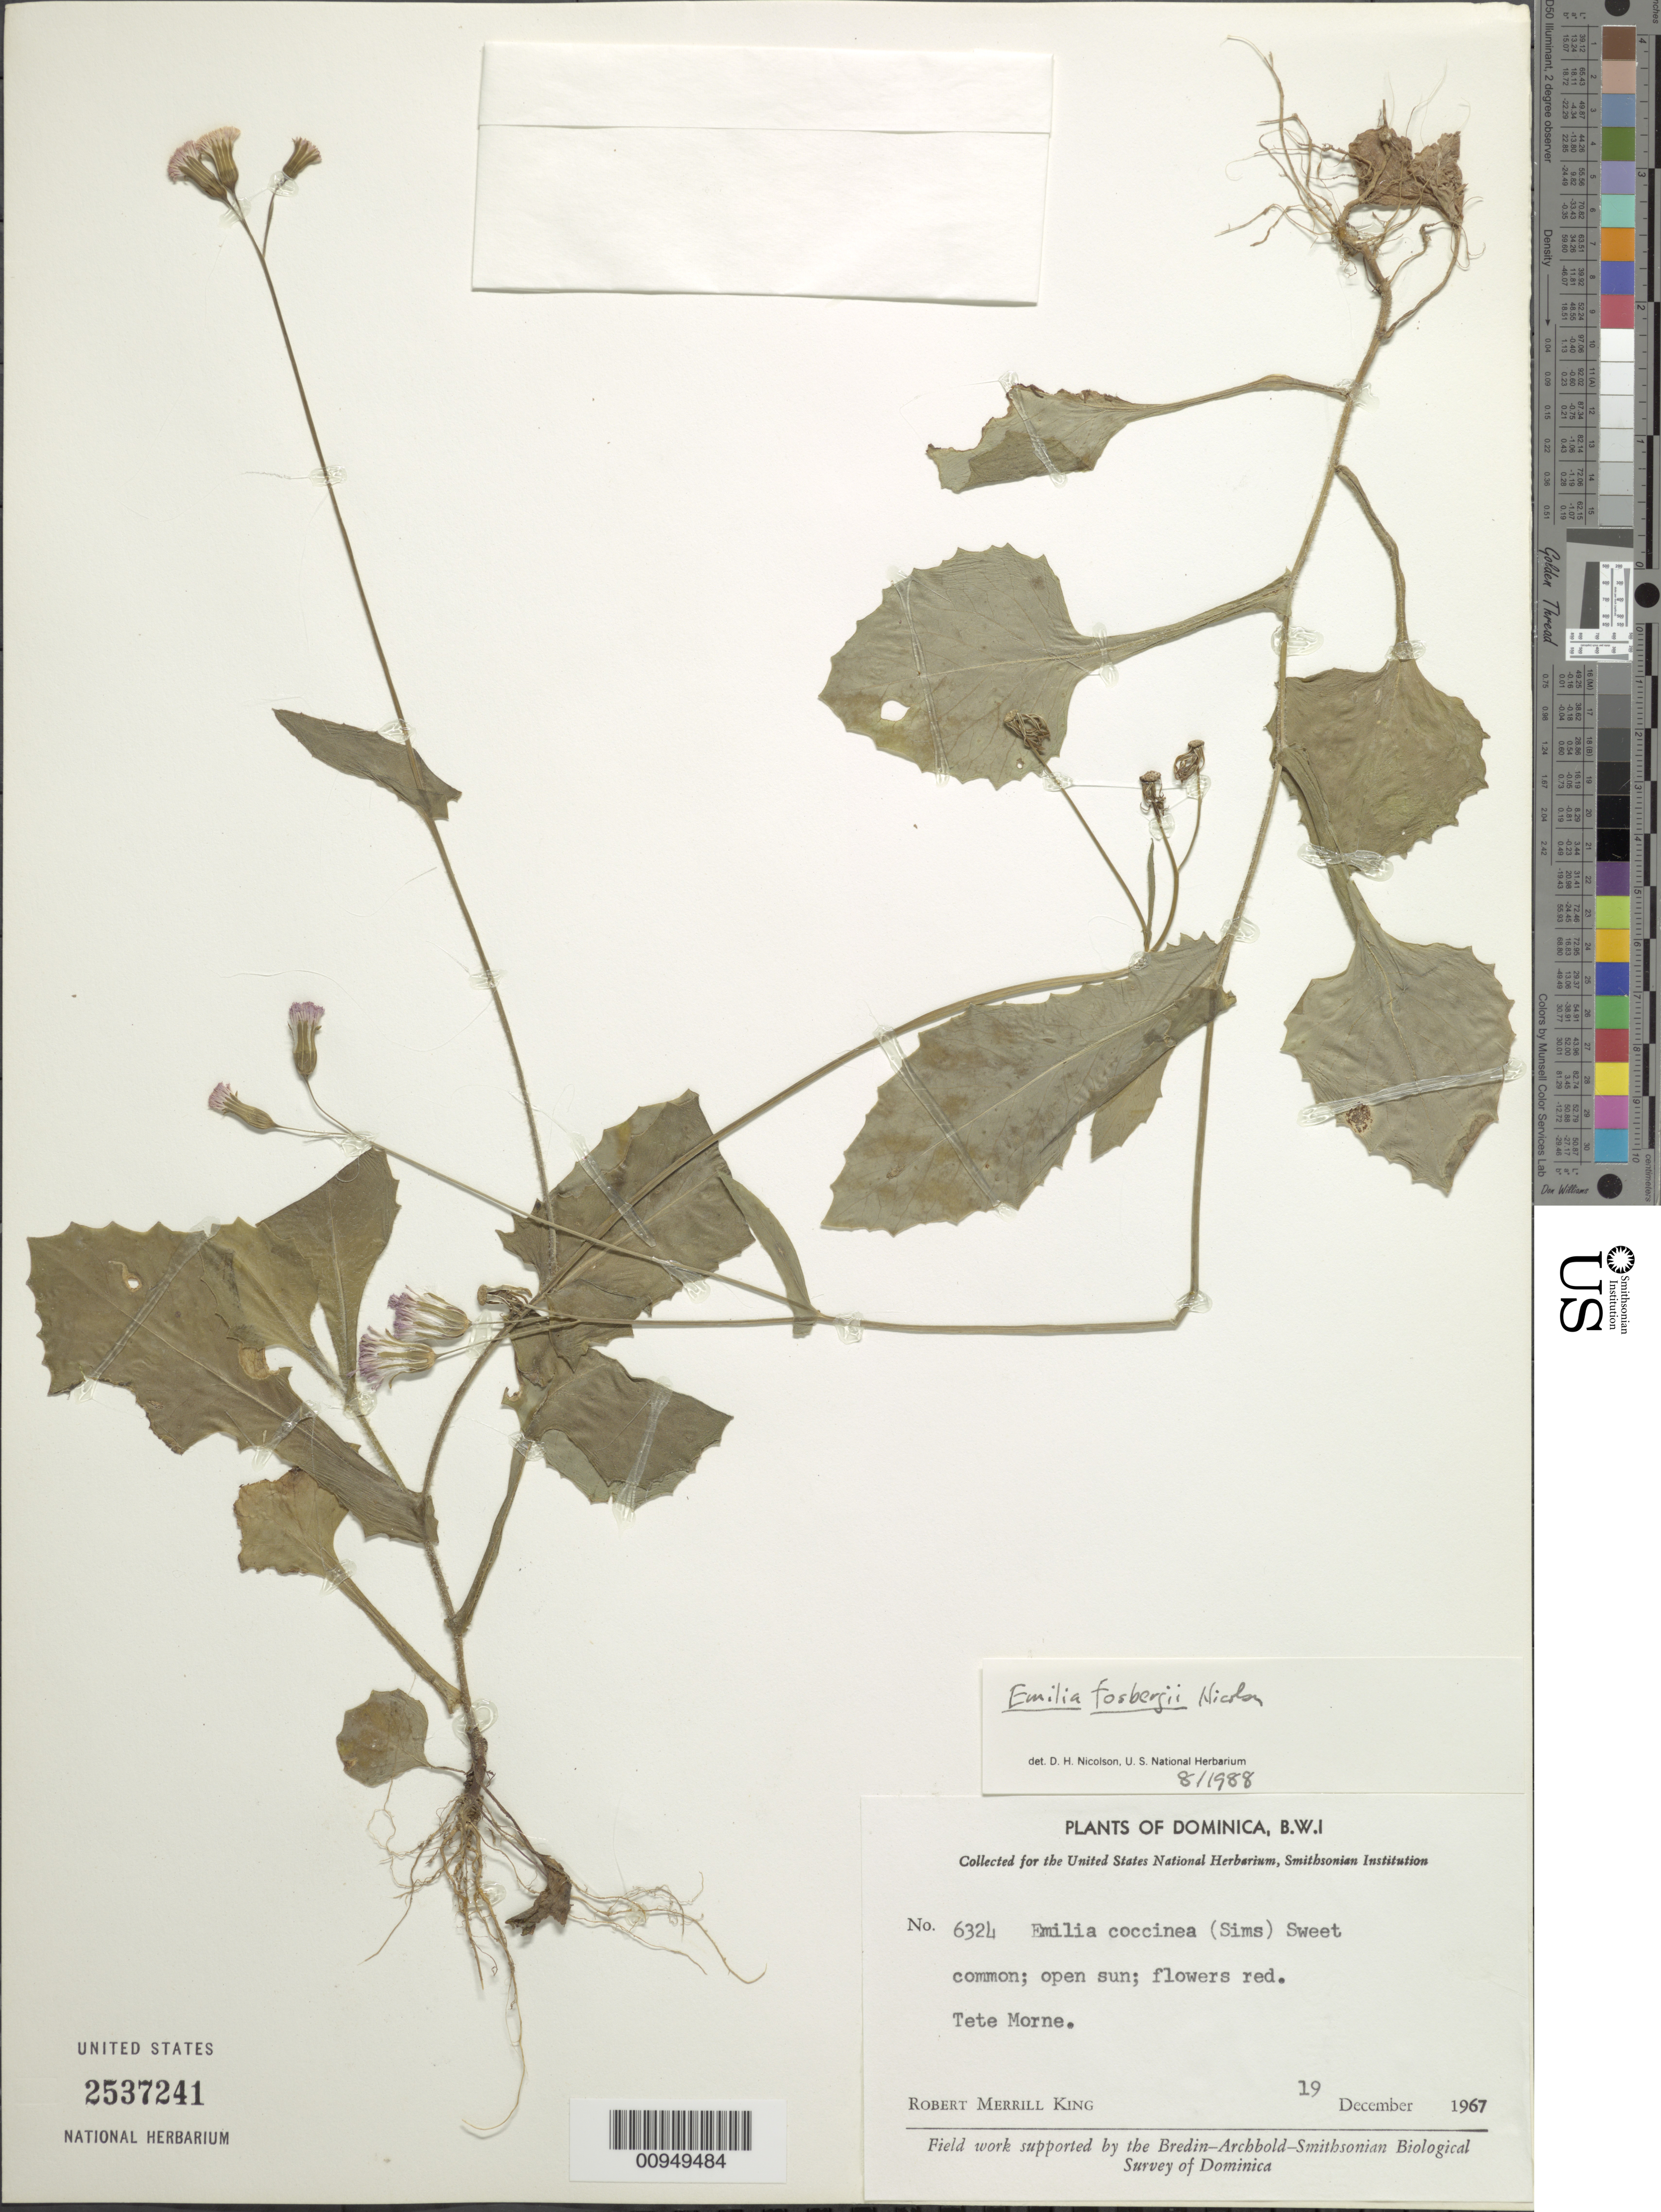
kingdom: Plantae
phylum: Tracheophyta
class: Magnoliopsida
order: Asterales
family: Asteraceae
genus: Emilia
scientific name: Emilia fosbergii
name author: Nicolson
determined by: Nicolson, Dan H.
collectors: R. M. King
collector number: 6324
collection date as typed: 19 Dec 1967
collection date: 1967-12-19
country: Dominica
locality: Tete Morne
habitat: Open sun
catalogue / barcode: US 2537241